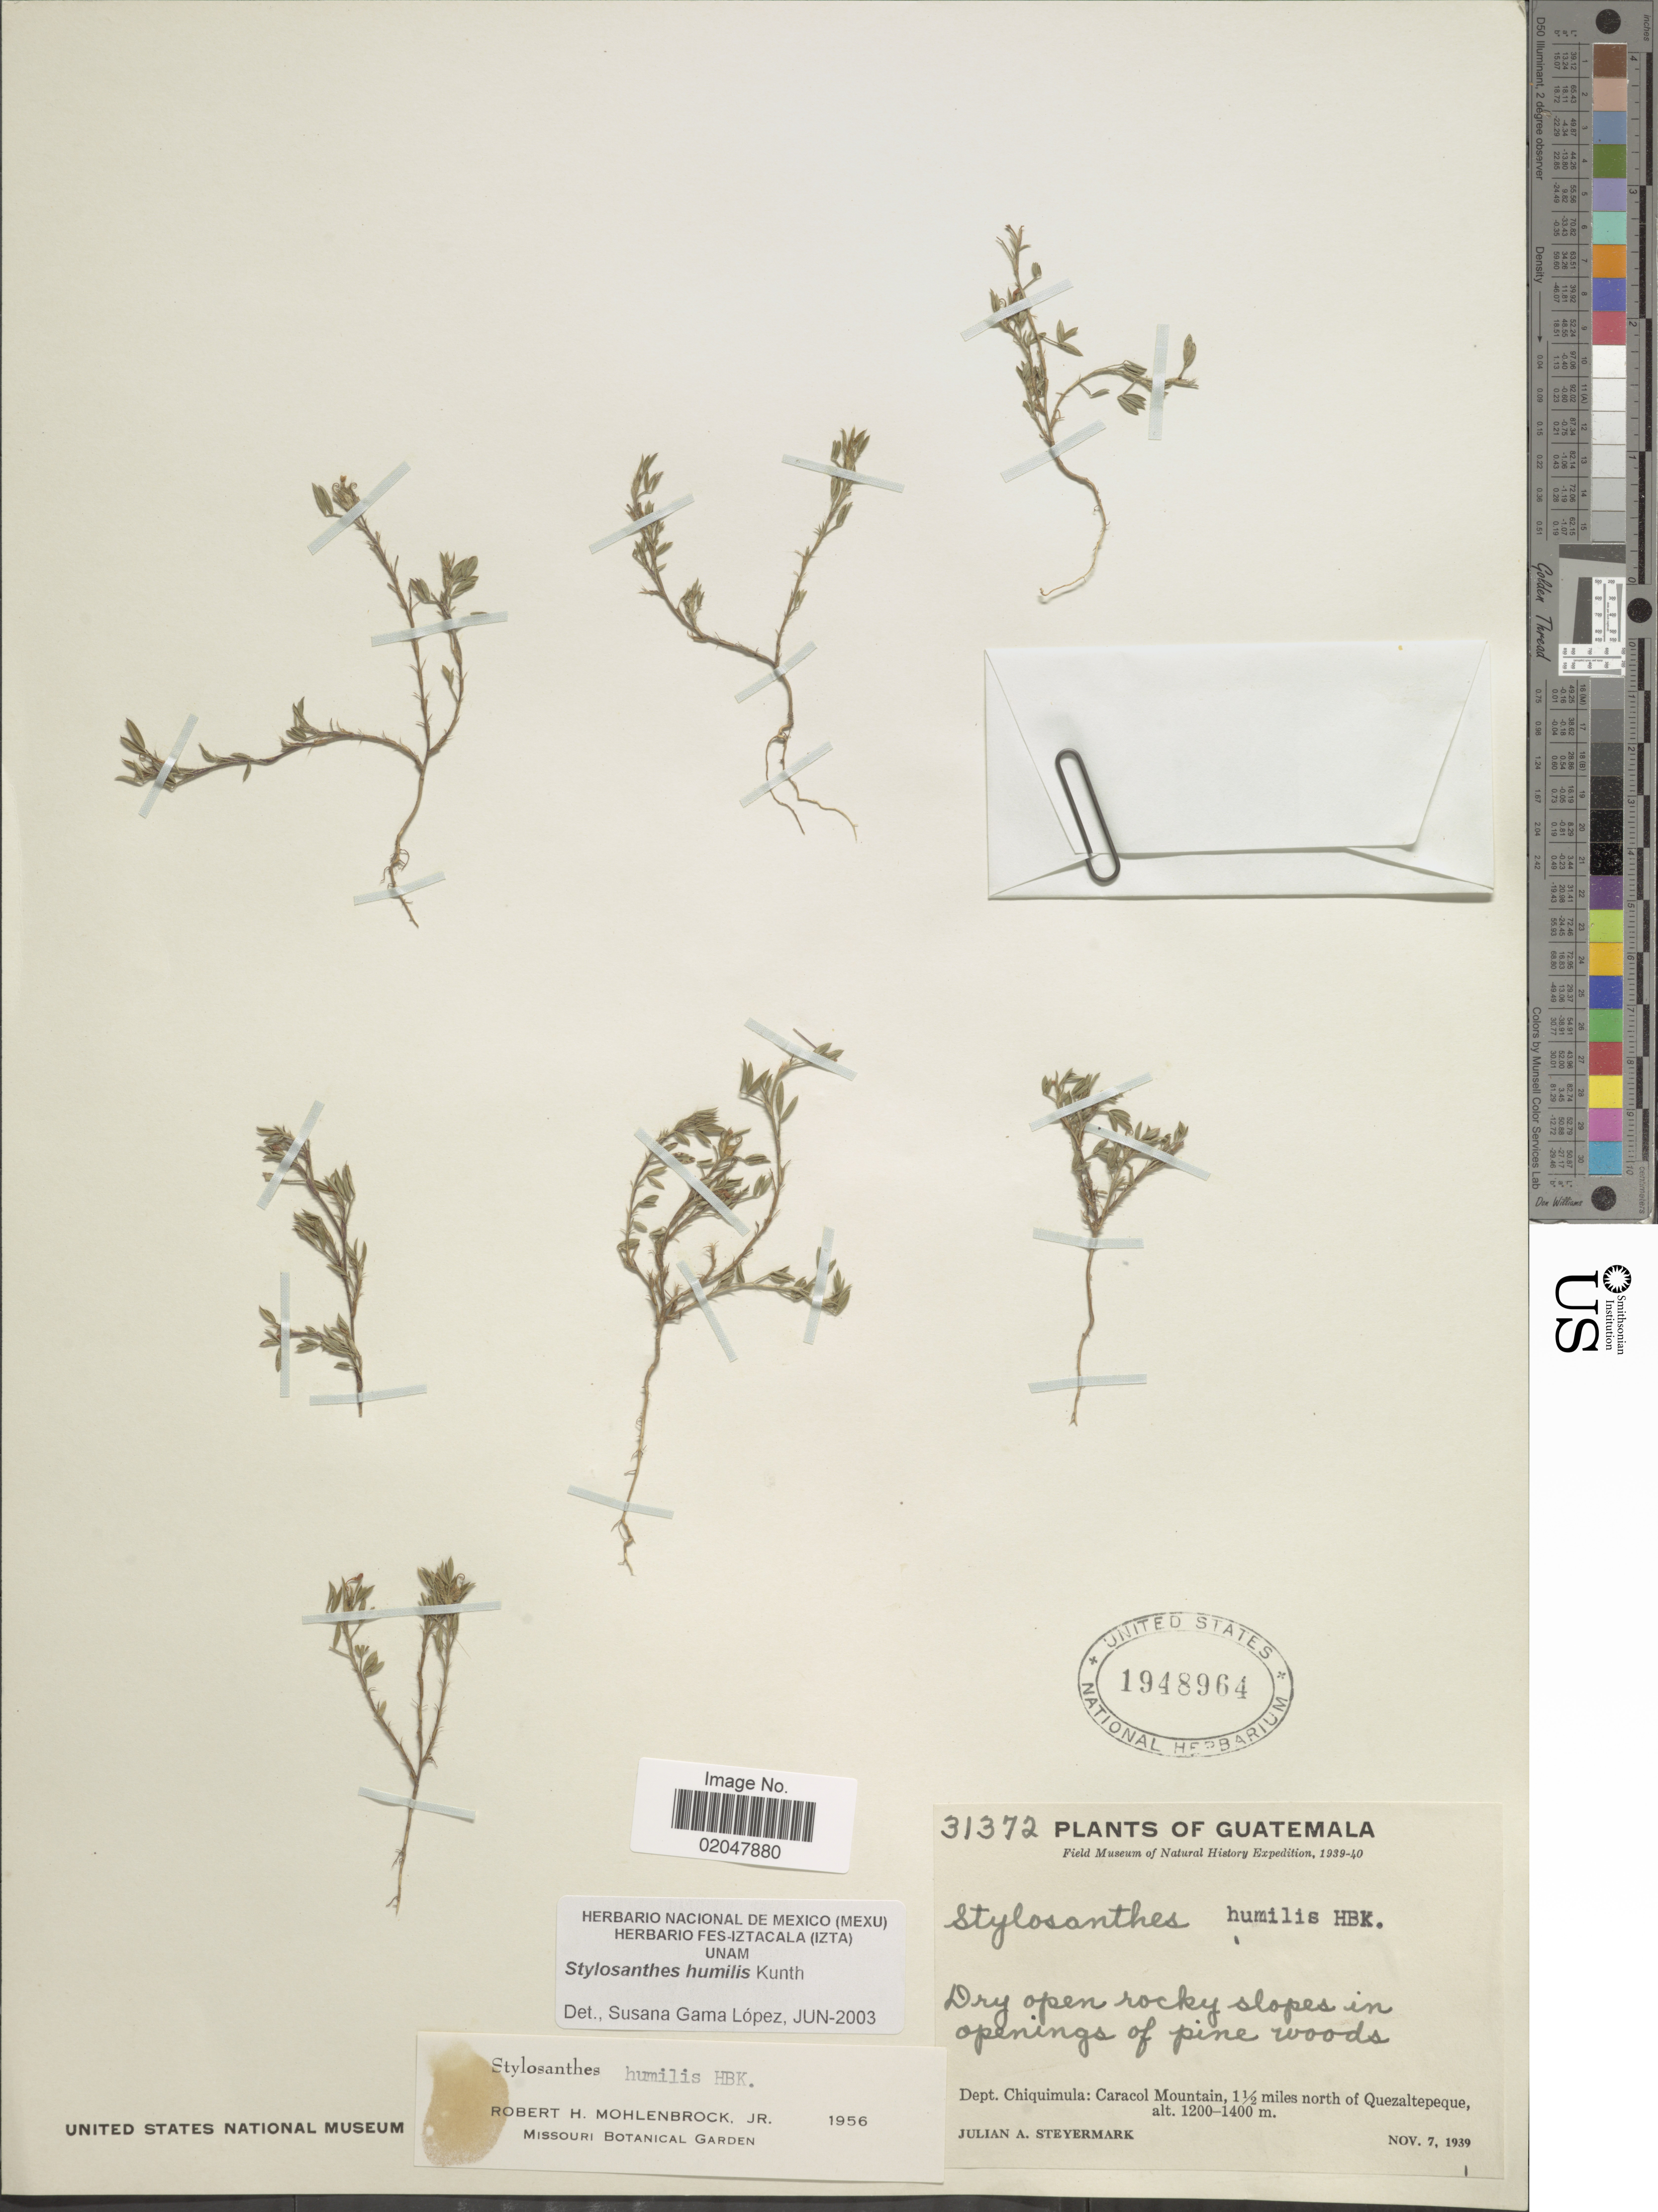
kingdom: Plantae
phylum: Tracheophyta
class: Magnoliopsida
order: Fabales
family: Fabaceae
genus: Stylosanthes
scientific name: Stylosanthes humilis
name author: Kunth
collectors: J. Steyermark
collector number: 31372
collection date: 1939-11-07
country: Guatemala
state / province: Chiquimula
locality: Caracol Mountain 1 ½ miles north of Quezaltepeque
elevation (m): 1200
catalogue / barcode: US 1948964